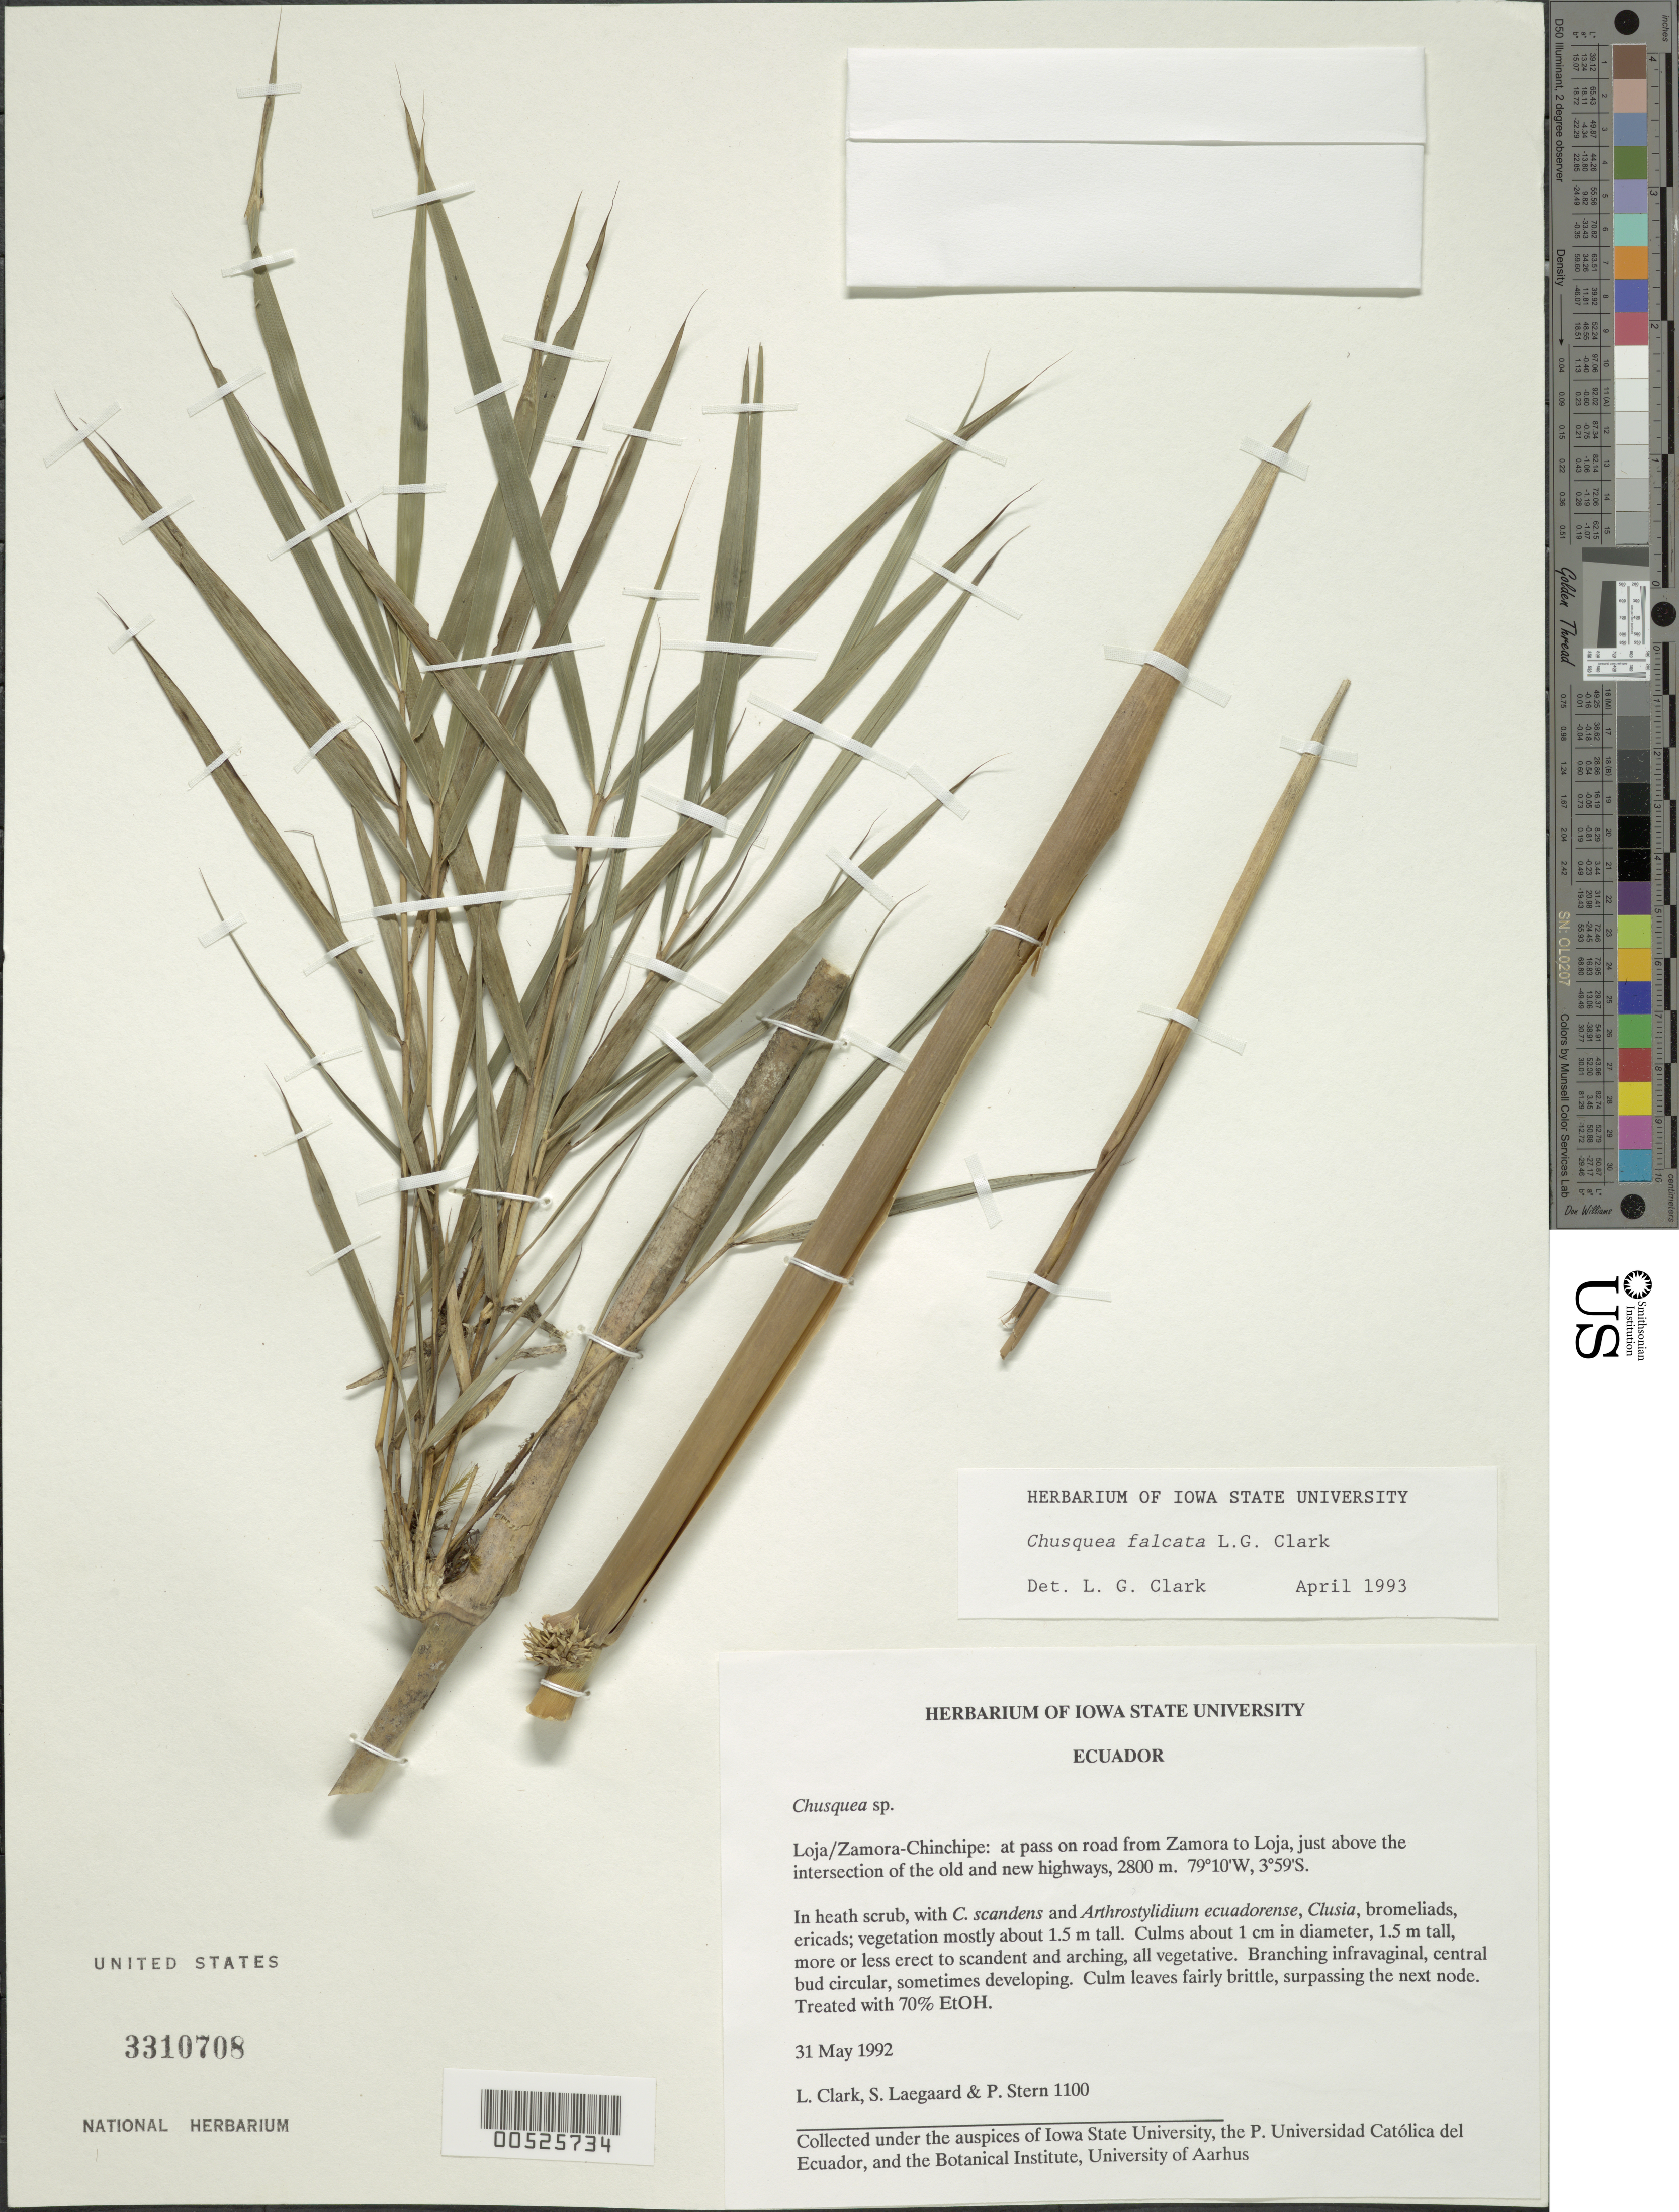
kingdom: Plantae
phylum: Tracheophyta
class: Liliopsida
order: Poales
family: Poaceae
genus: Chusquea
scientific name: Chusquea falcata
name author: L.G. Clark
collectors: L. G. Clark, S. Lægaard & P. Stern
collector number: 1100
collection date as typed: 31 May 1992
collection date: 1992-05-31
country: Ecuador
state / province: Morona-Santiago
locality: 9 km S of gualaquiaza on the road to Zamora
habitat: In heath scrub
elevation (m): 820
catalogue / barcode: US 3310708